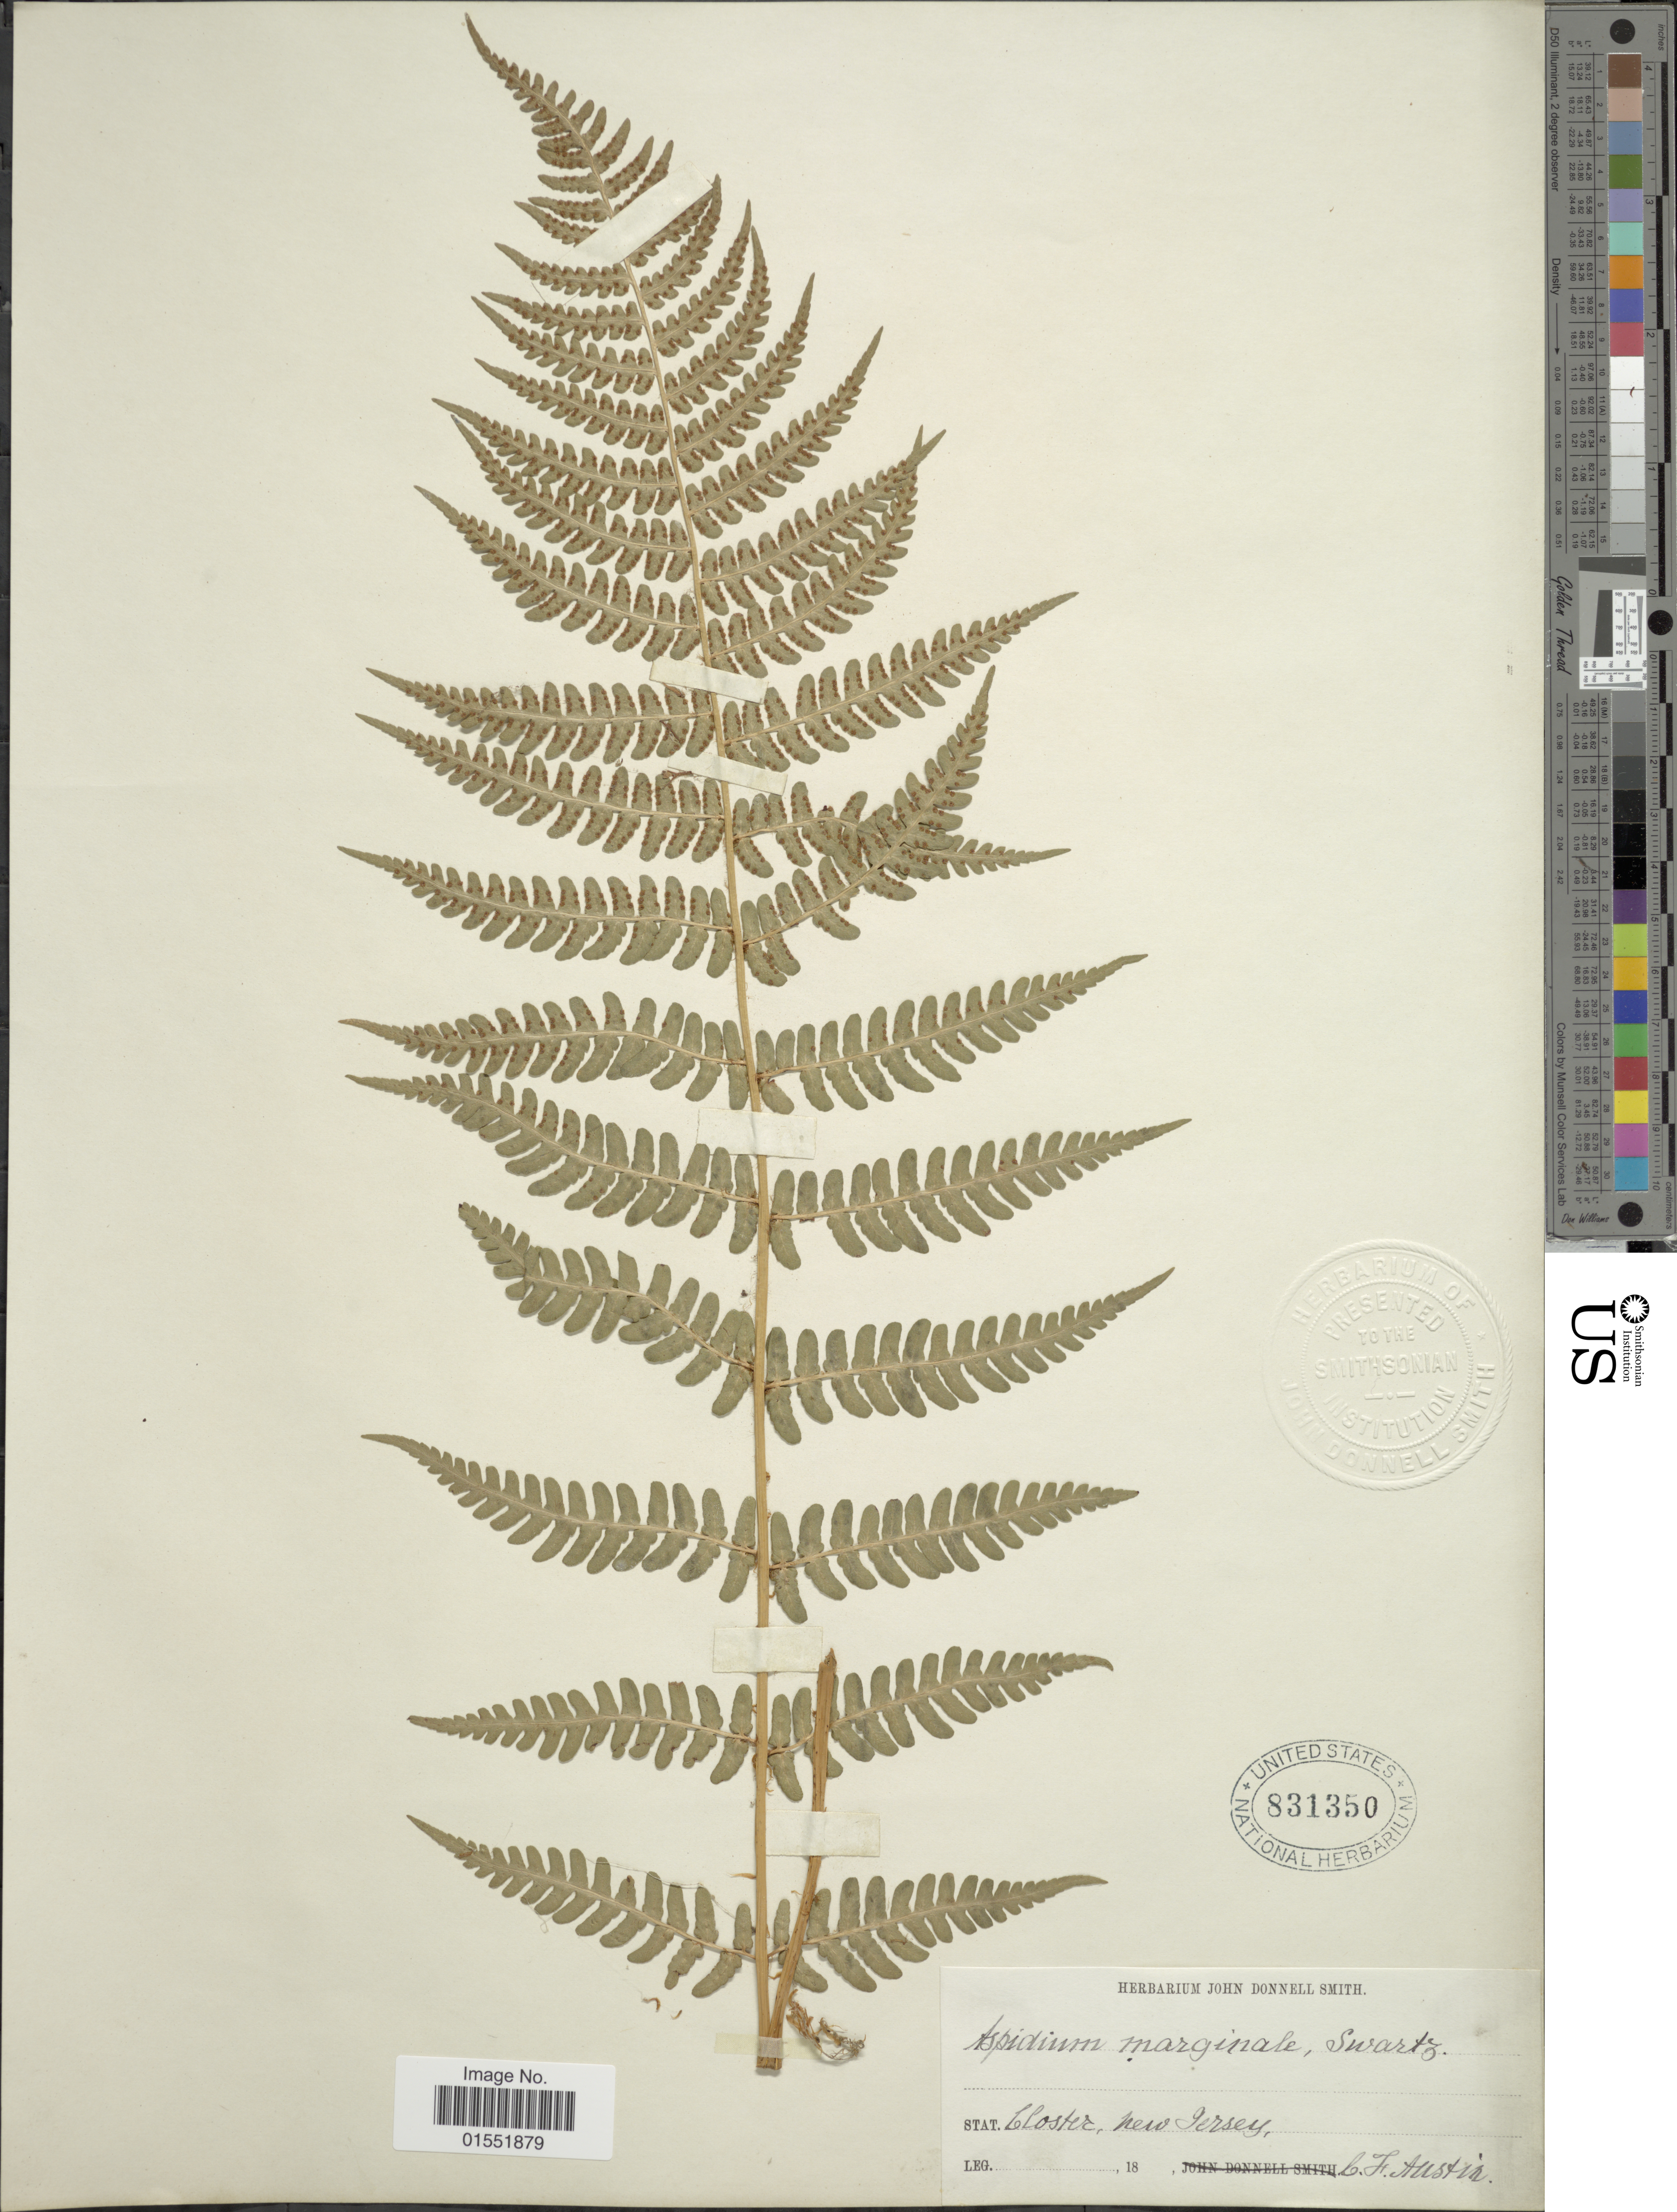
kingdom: Plantae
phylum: Tracheophyta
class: Polypodiopsida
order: Polypodiales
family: Dryopteridaceae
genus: Dryopteris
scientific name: Dryopteris marginalis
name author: (L.) A. Gray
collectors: C. F. Austin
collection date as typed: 18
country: United States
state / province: New Jersey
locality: Closter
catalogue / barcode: US 831350